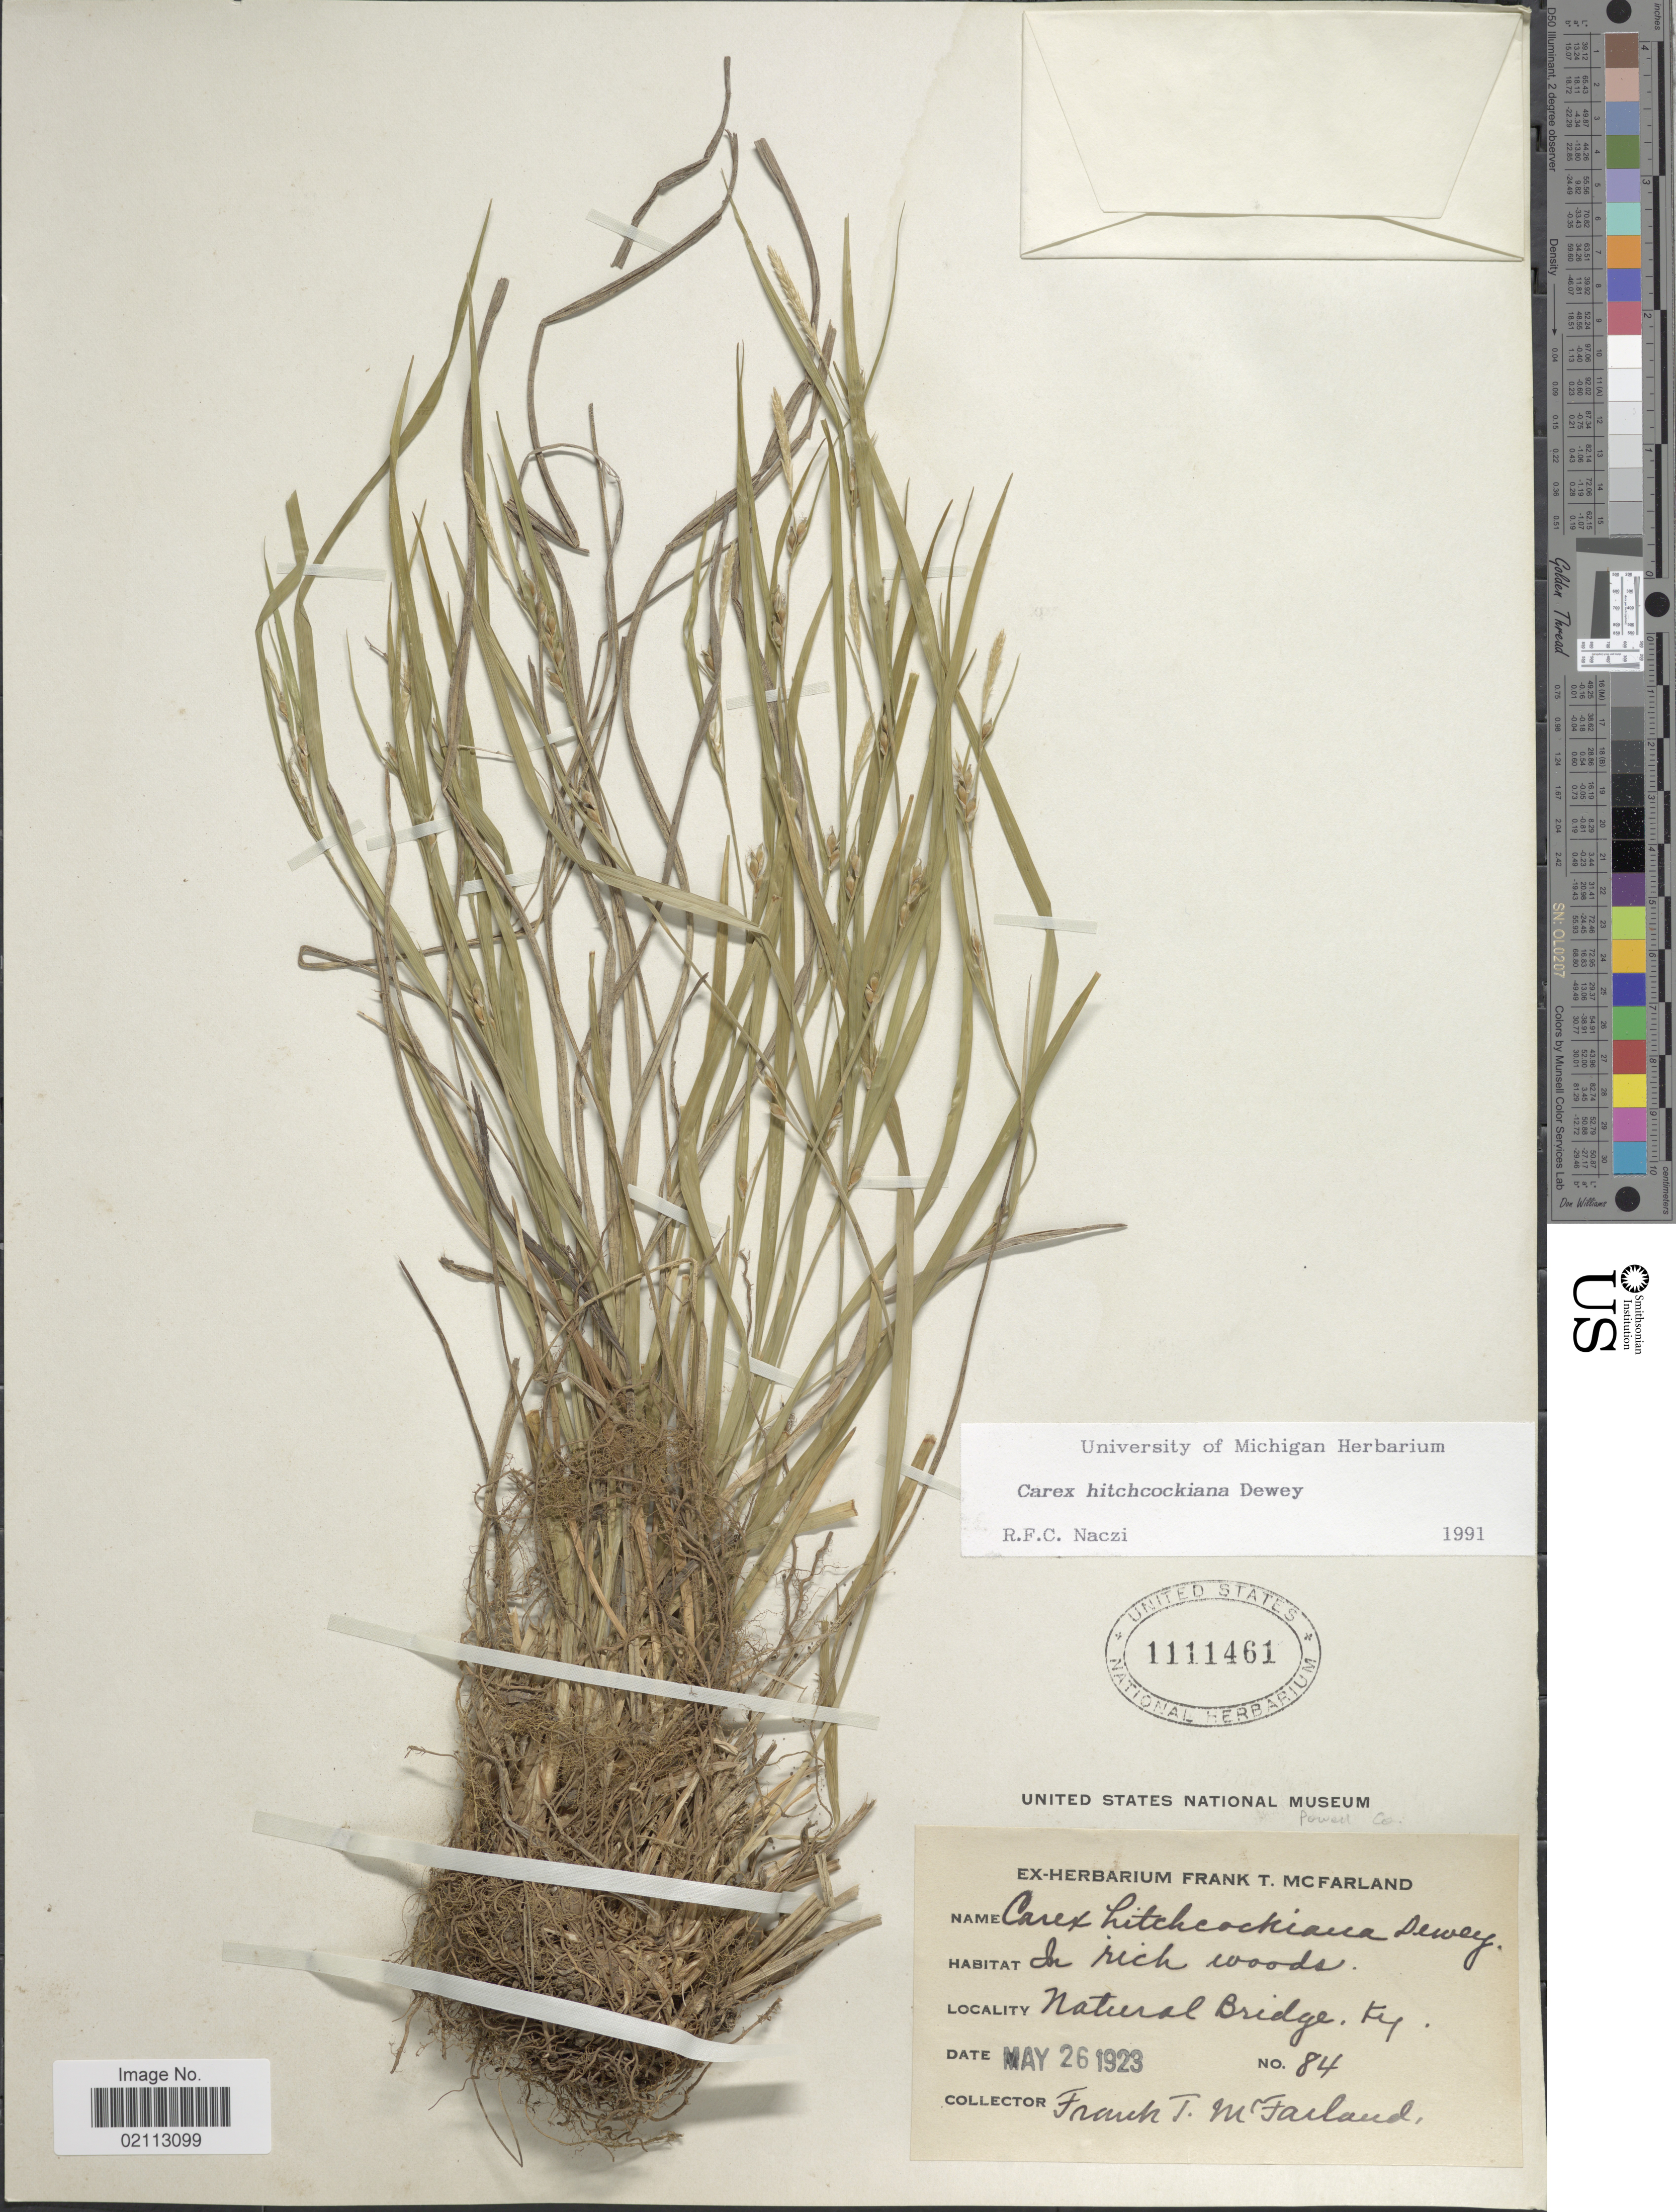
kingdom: Plantae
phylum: Tracheophyta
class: Liliopsida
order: Poales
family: Cyperaceae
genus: Carex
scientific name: Carex hitchcockiana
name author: Dewey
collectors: F. McFarland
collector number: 84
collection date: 1923-05-26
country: United States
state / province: Kentucky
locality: Natural Bridge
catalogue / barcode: US 1111461